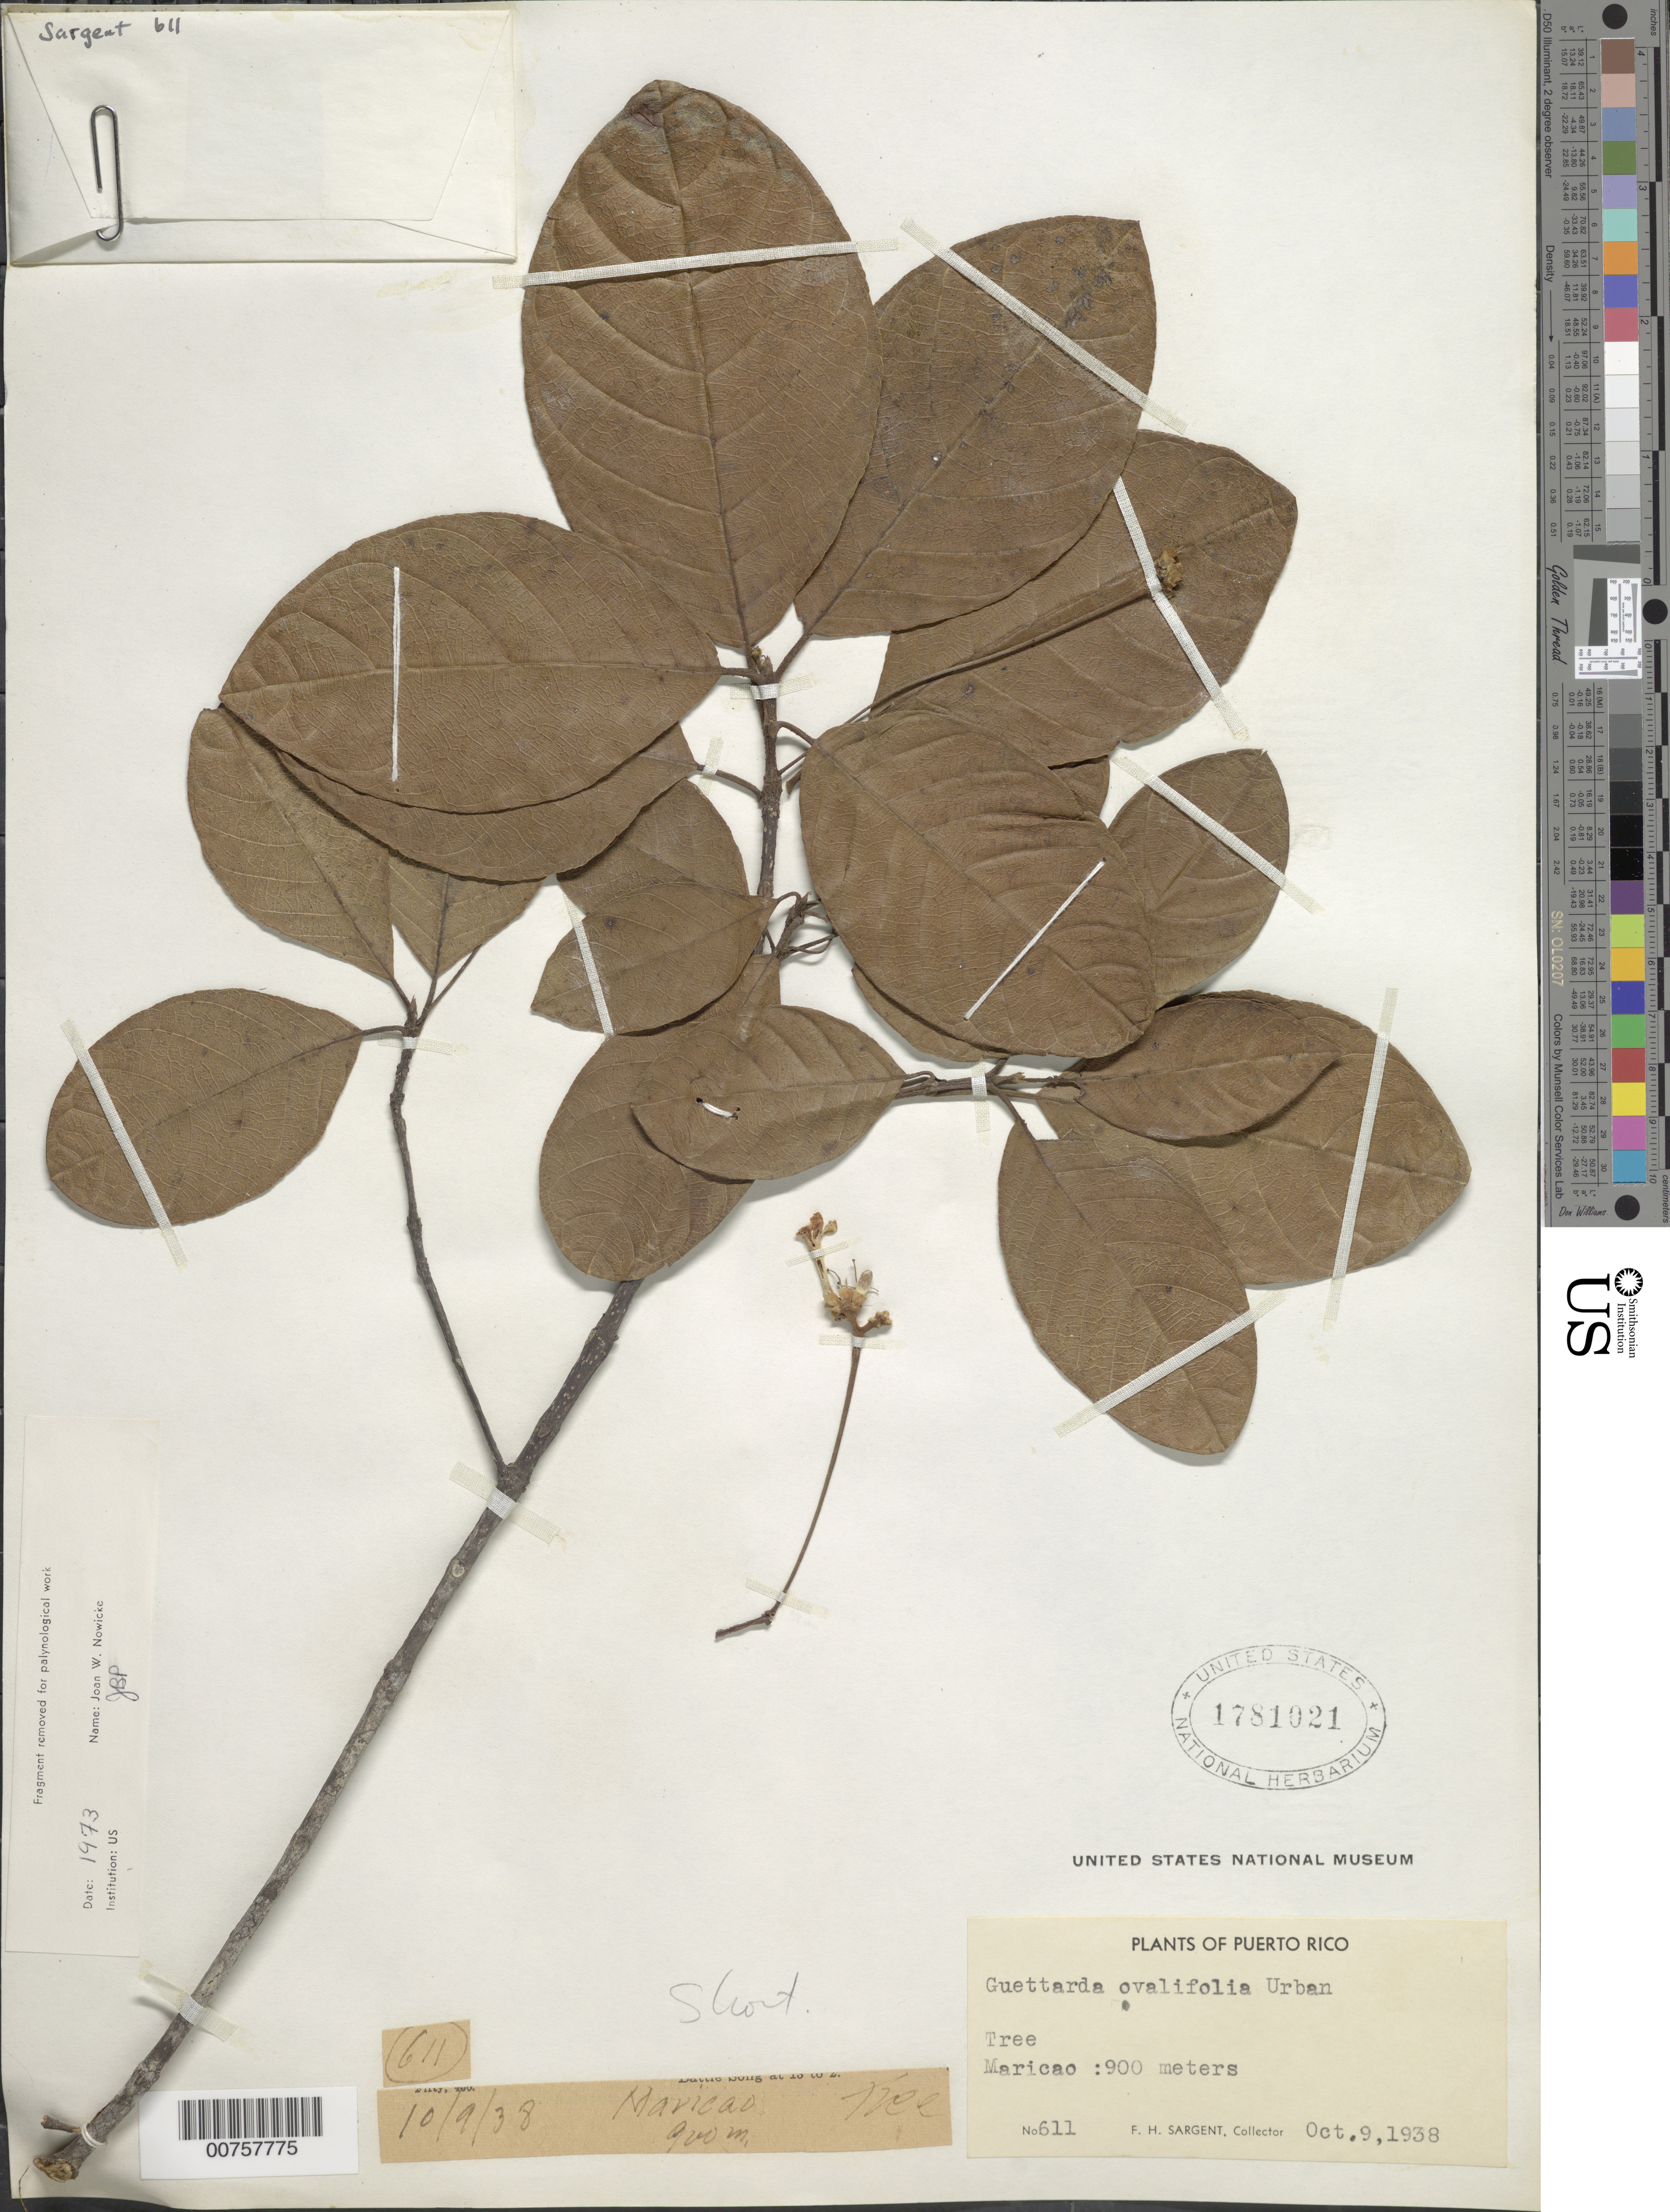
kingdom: Plantae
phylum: Tracheophyta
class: Magnoliopsida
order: Gentianales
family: Rubiaceae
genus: Guettarda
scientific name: Guettarda ovalifolia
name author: Urb.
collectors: F. H. Sargent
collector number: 611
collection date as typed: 09 Oct 1938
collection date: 1938-10-09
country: Puerto Rico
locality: Maricao.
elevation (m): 900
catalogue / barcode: US 1781021